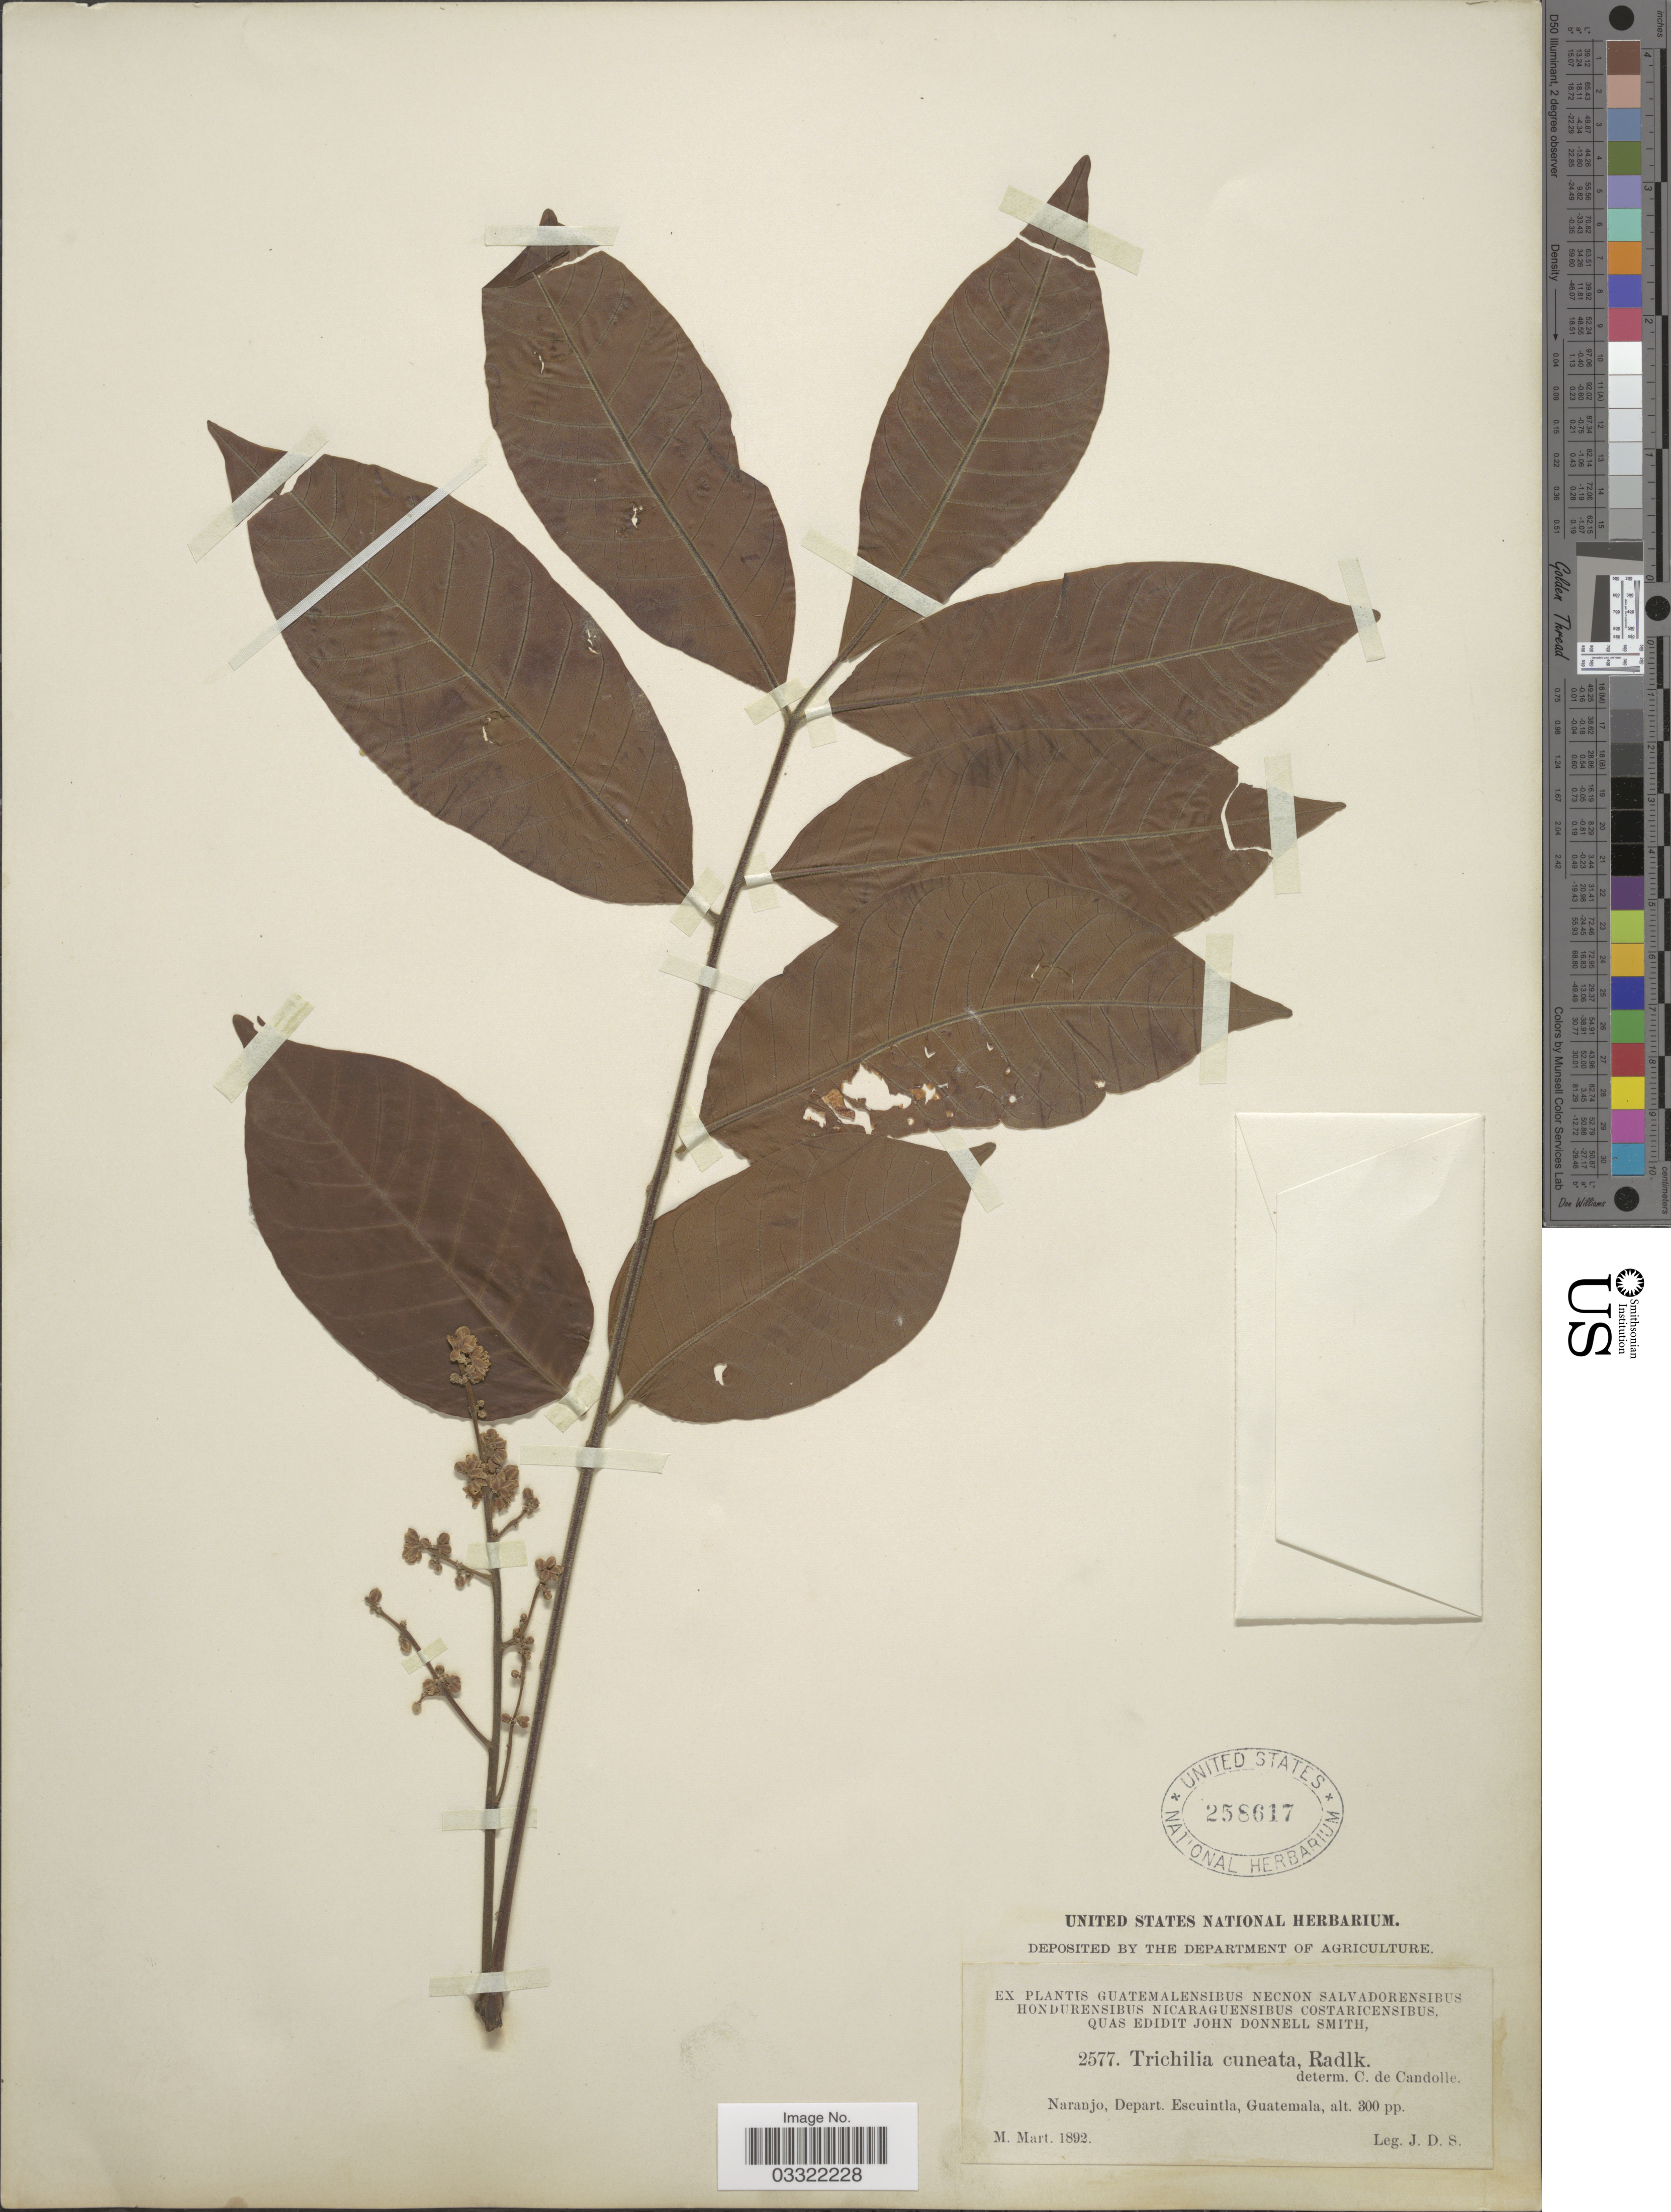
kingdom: Plantae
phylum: Tracheophyta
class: Magnoliopsida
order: Sapindales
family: Meliaceae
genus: Trichilia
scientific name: Trichilia cuneata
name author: Radlk.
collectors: J. Donnell Smith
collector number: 2577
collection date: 1892-03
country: Guatemala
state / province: Escuintla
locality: Naranjo, Depart. Escuintla.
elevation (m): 91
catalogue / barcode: US 258617